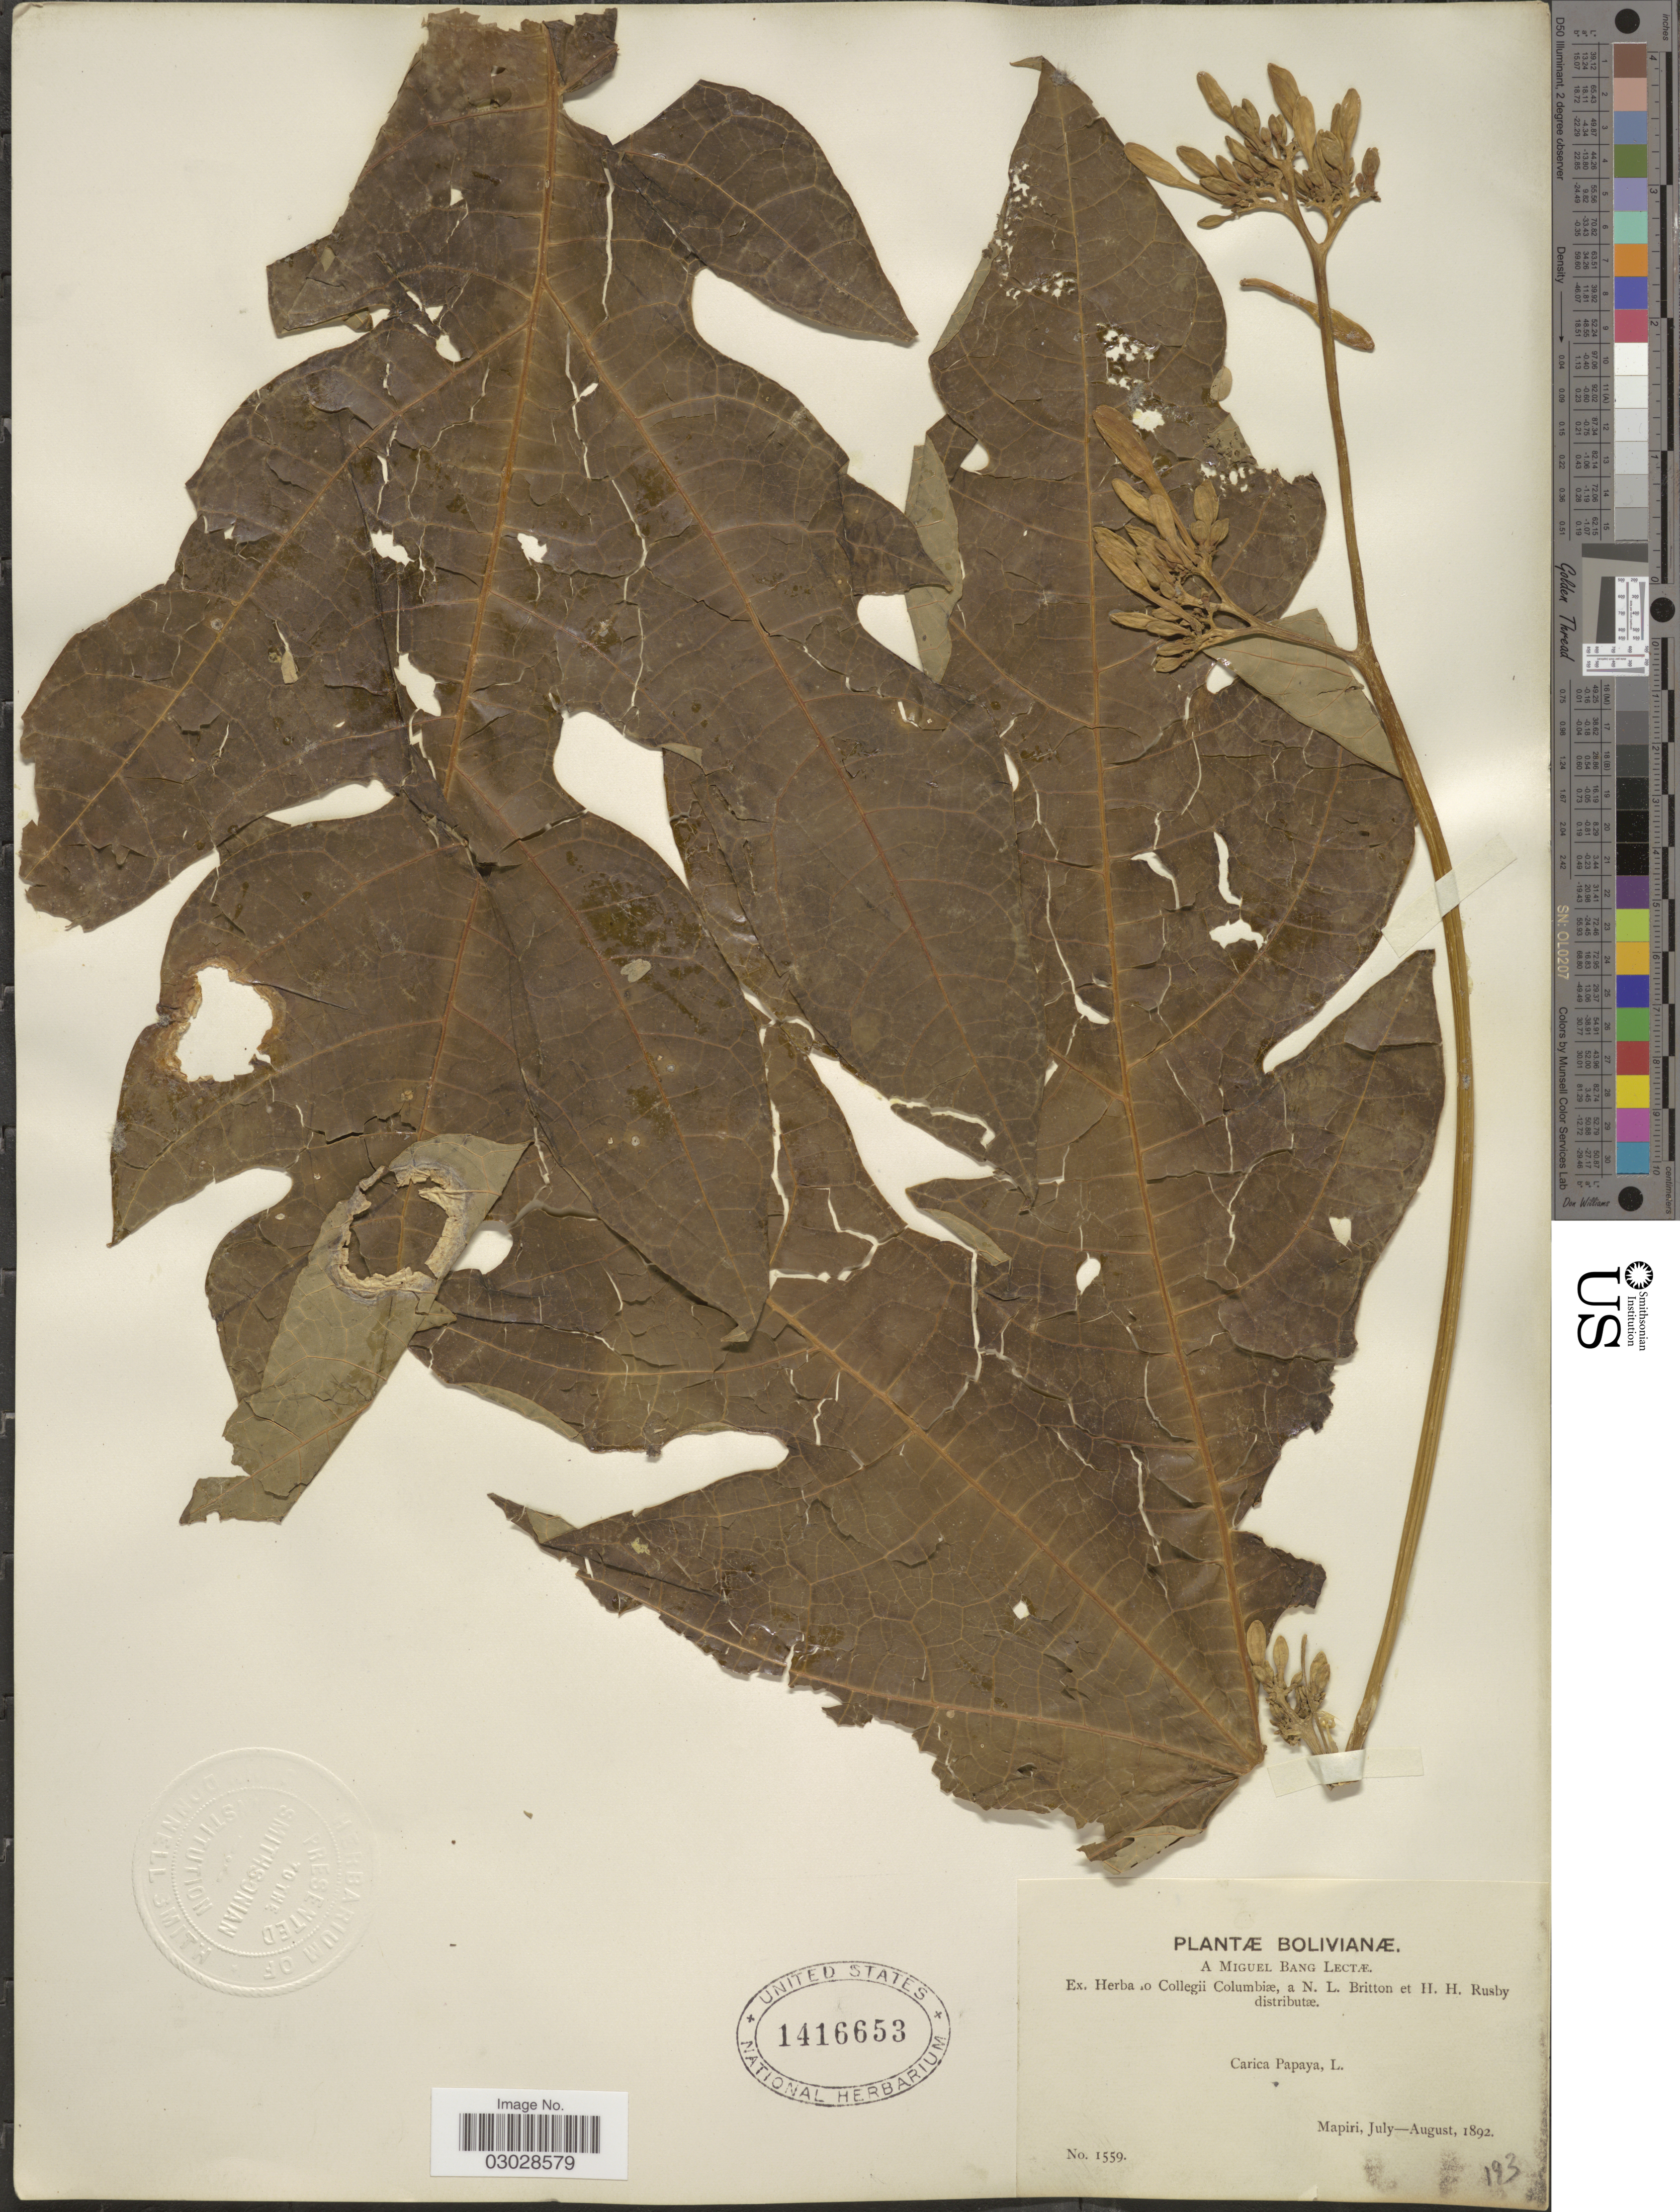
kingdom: Plantae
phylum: Tracheophyta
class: Magnoliopsida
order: Brassicales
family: Caricaceae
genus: Carica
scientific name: Carica papaya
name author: L.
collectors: M. Bang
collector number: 1559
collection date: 1892-07/1892-08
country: Bolivia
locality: Mapiri.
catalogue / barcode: US 1416653